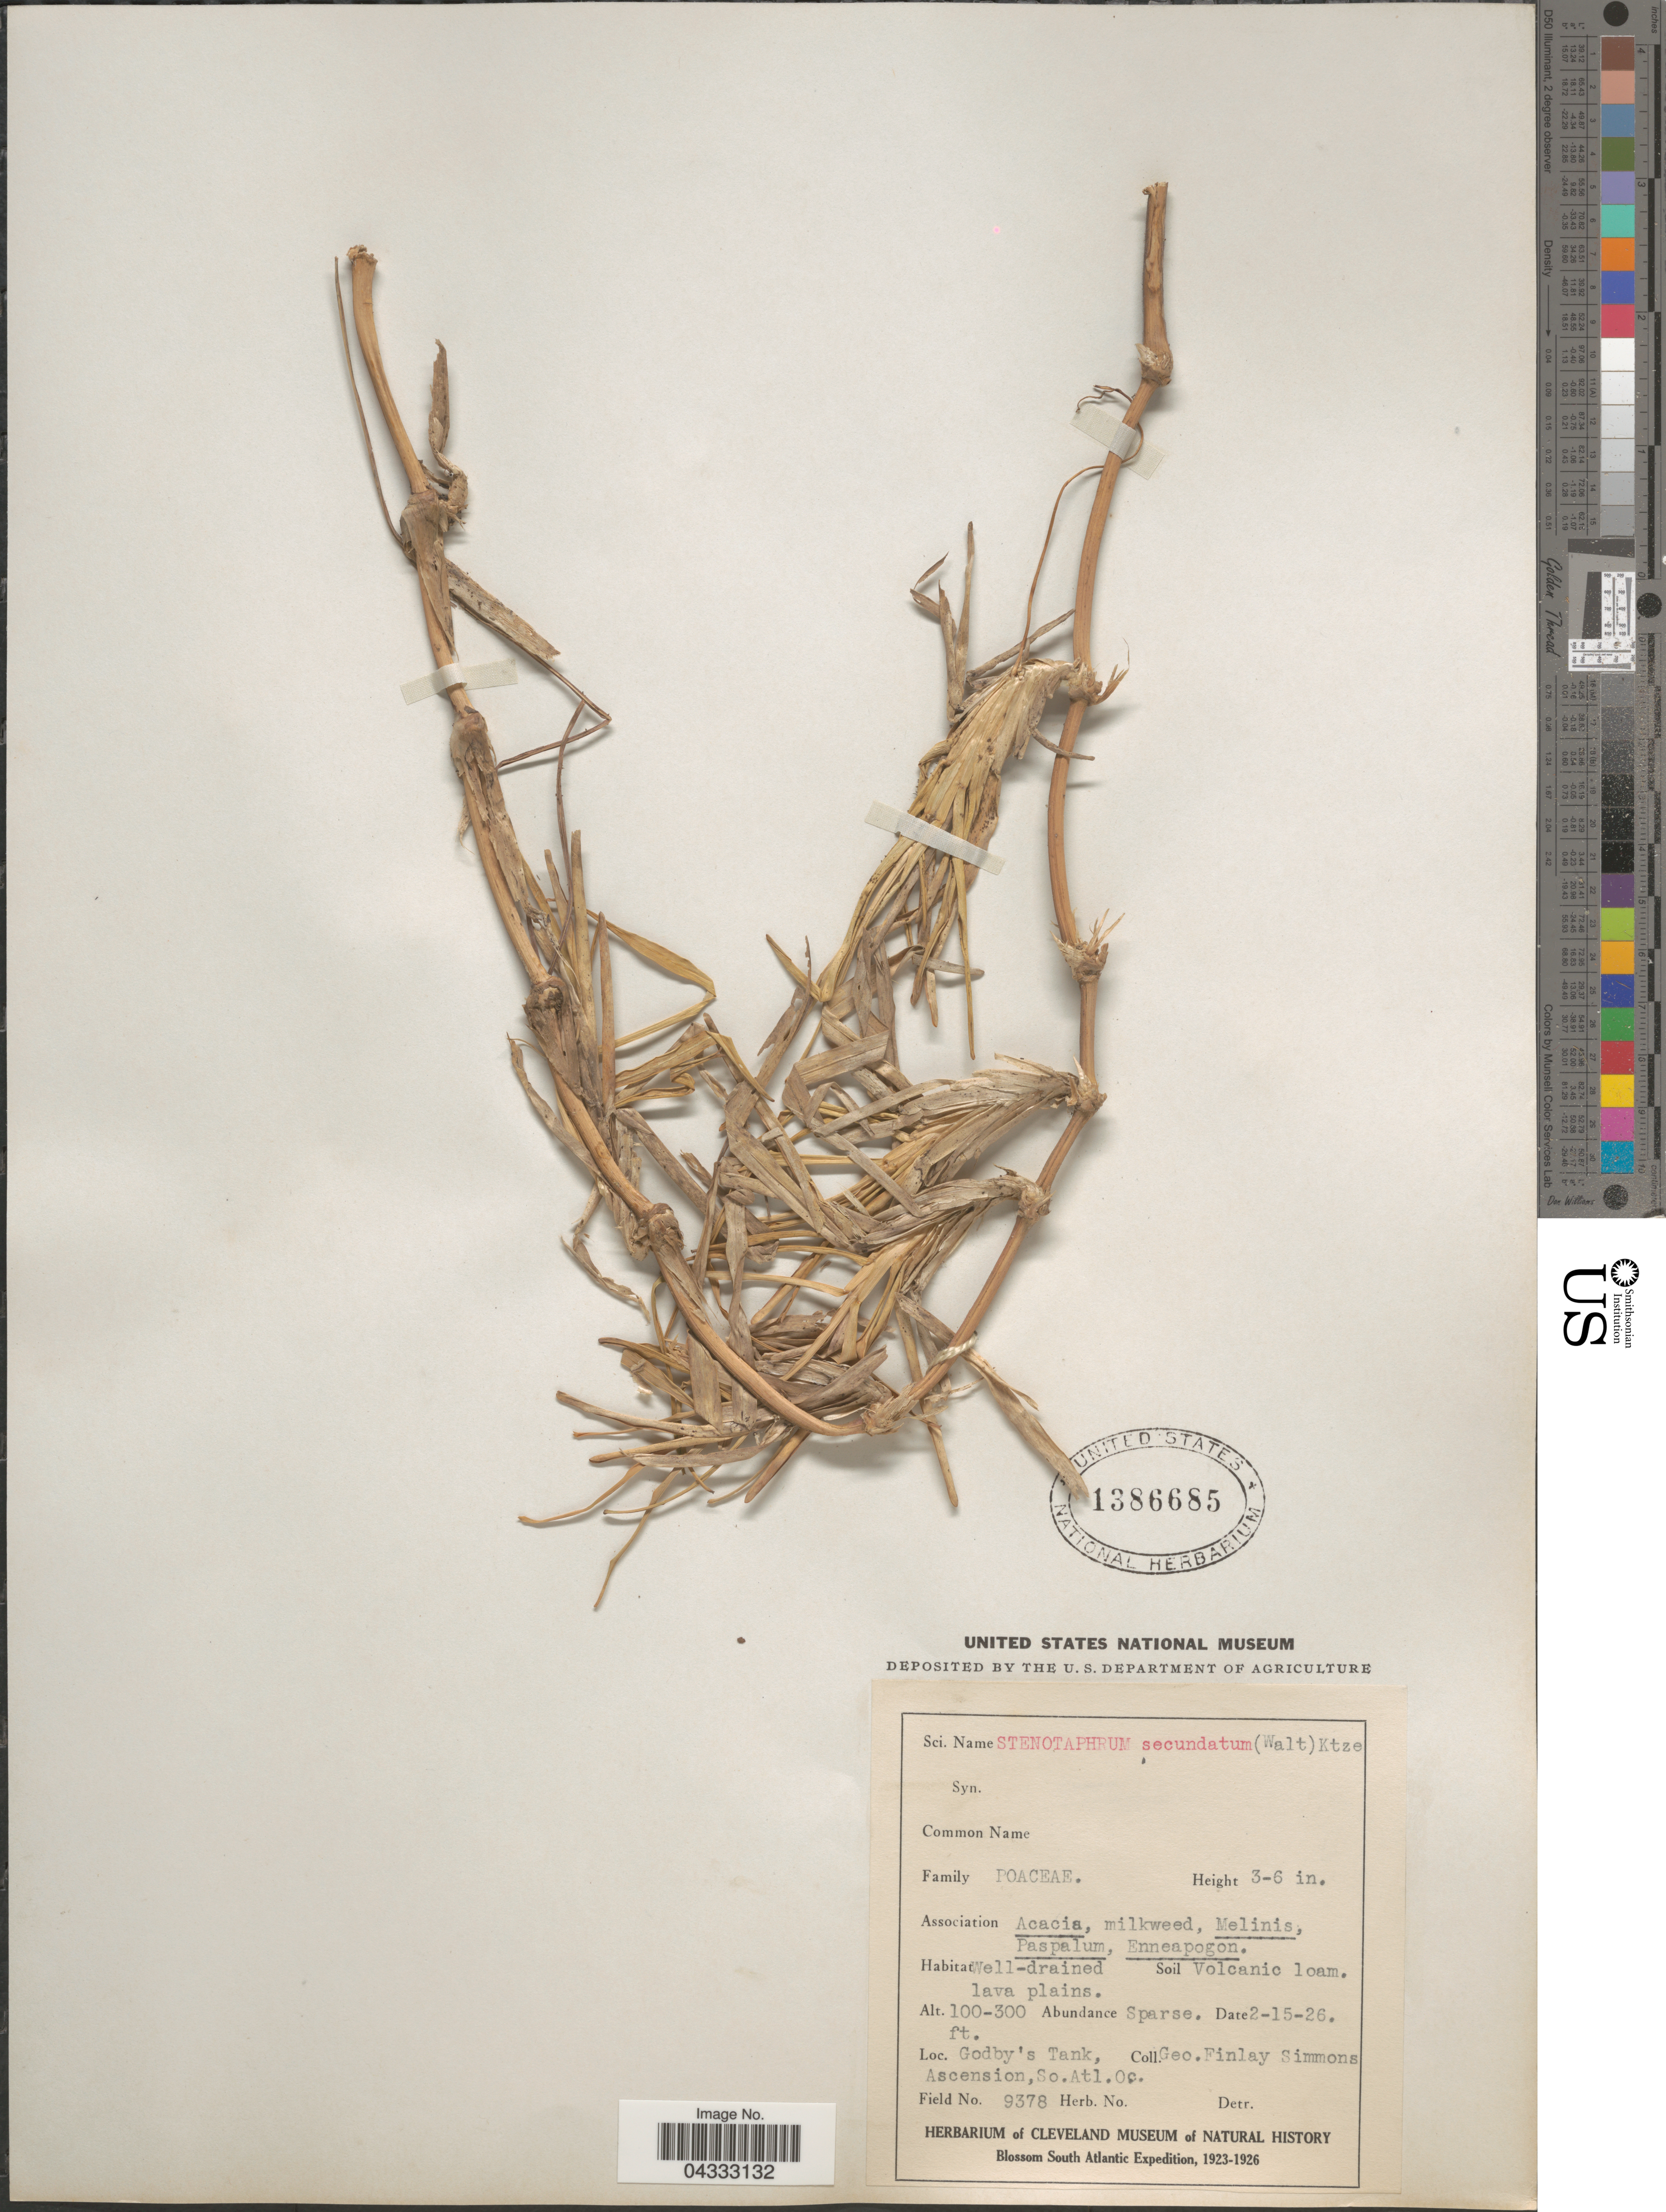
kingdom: Plantae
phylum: Tracheophyta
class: Liliopsida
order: Poales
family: Poaceae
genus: Stenotaphrum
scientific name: Stenotaphrum secundatum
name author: (Walter) Kuntze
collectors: G. Simmons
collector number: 9378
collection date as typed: Transcribed d/m/y: 15/2/26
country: St. Helena Islands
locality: Godby's Tank, Ascension, So. Atl. Oc. Blossom South Atlantic Expedition, 1923-1926.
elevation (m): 30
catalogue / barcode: US 1386685